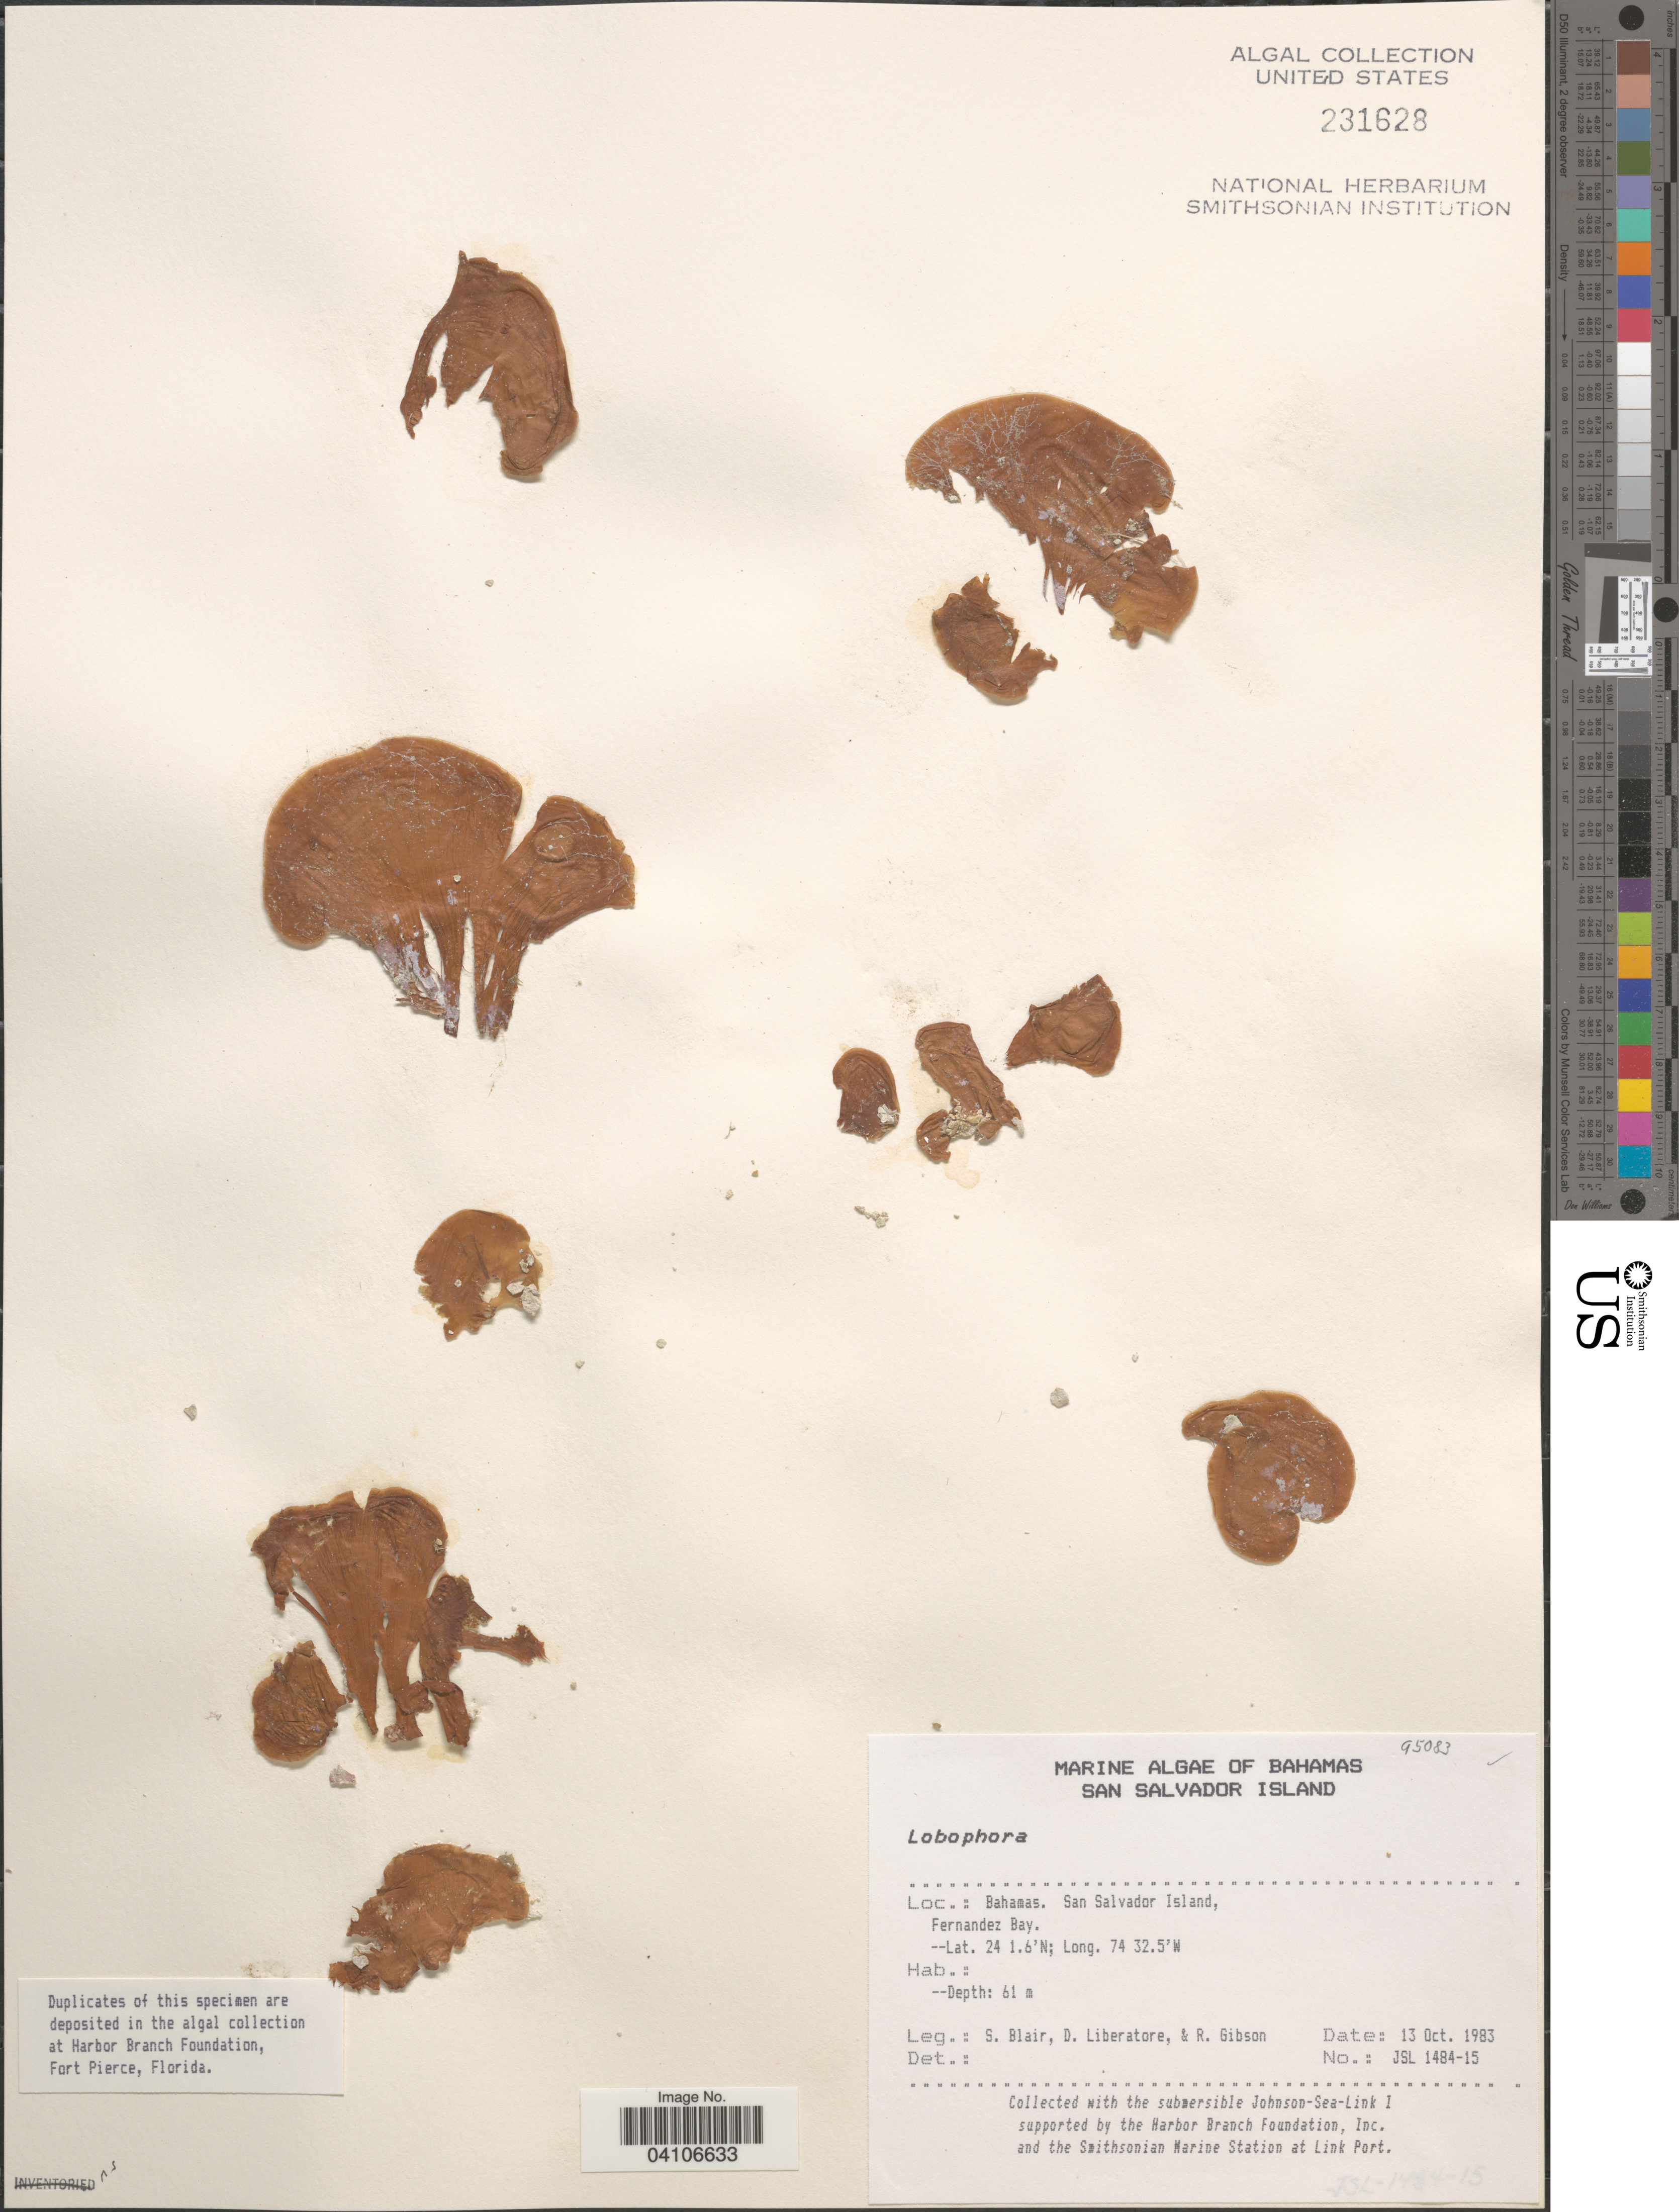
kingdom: Chromista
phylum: Ochrophyta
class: Phaeophyceae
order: Dictyotales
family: Dictyotaceae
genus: Lobophora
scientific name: Lobophora sp.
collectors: S. M. Blair, D. Liberatore & R. Gibson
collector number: JSL 1484-15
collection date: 1983-10-13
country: Bahamas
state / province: San Salvador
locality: San Salvador Island, Fernandez Bay.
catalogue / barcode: US 231628